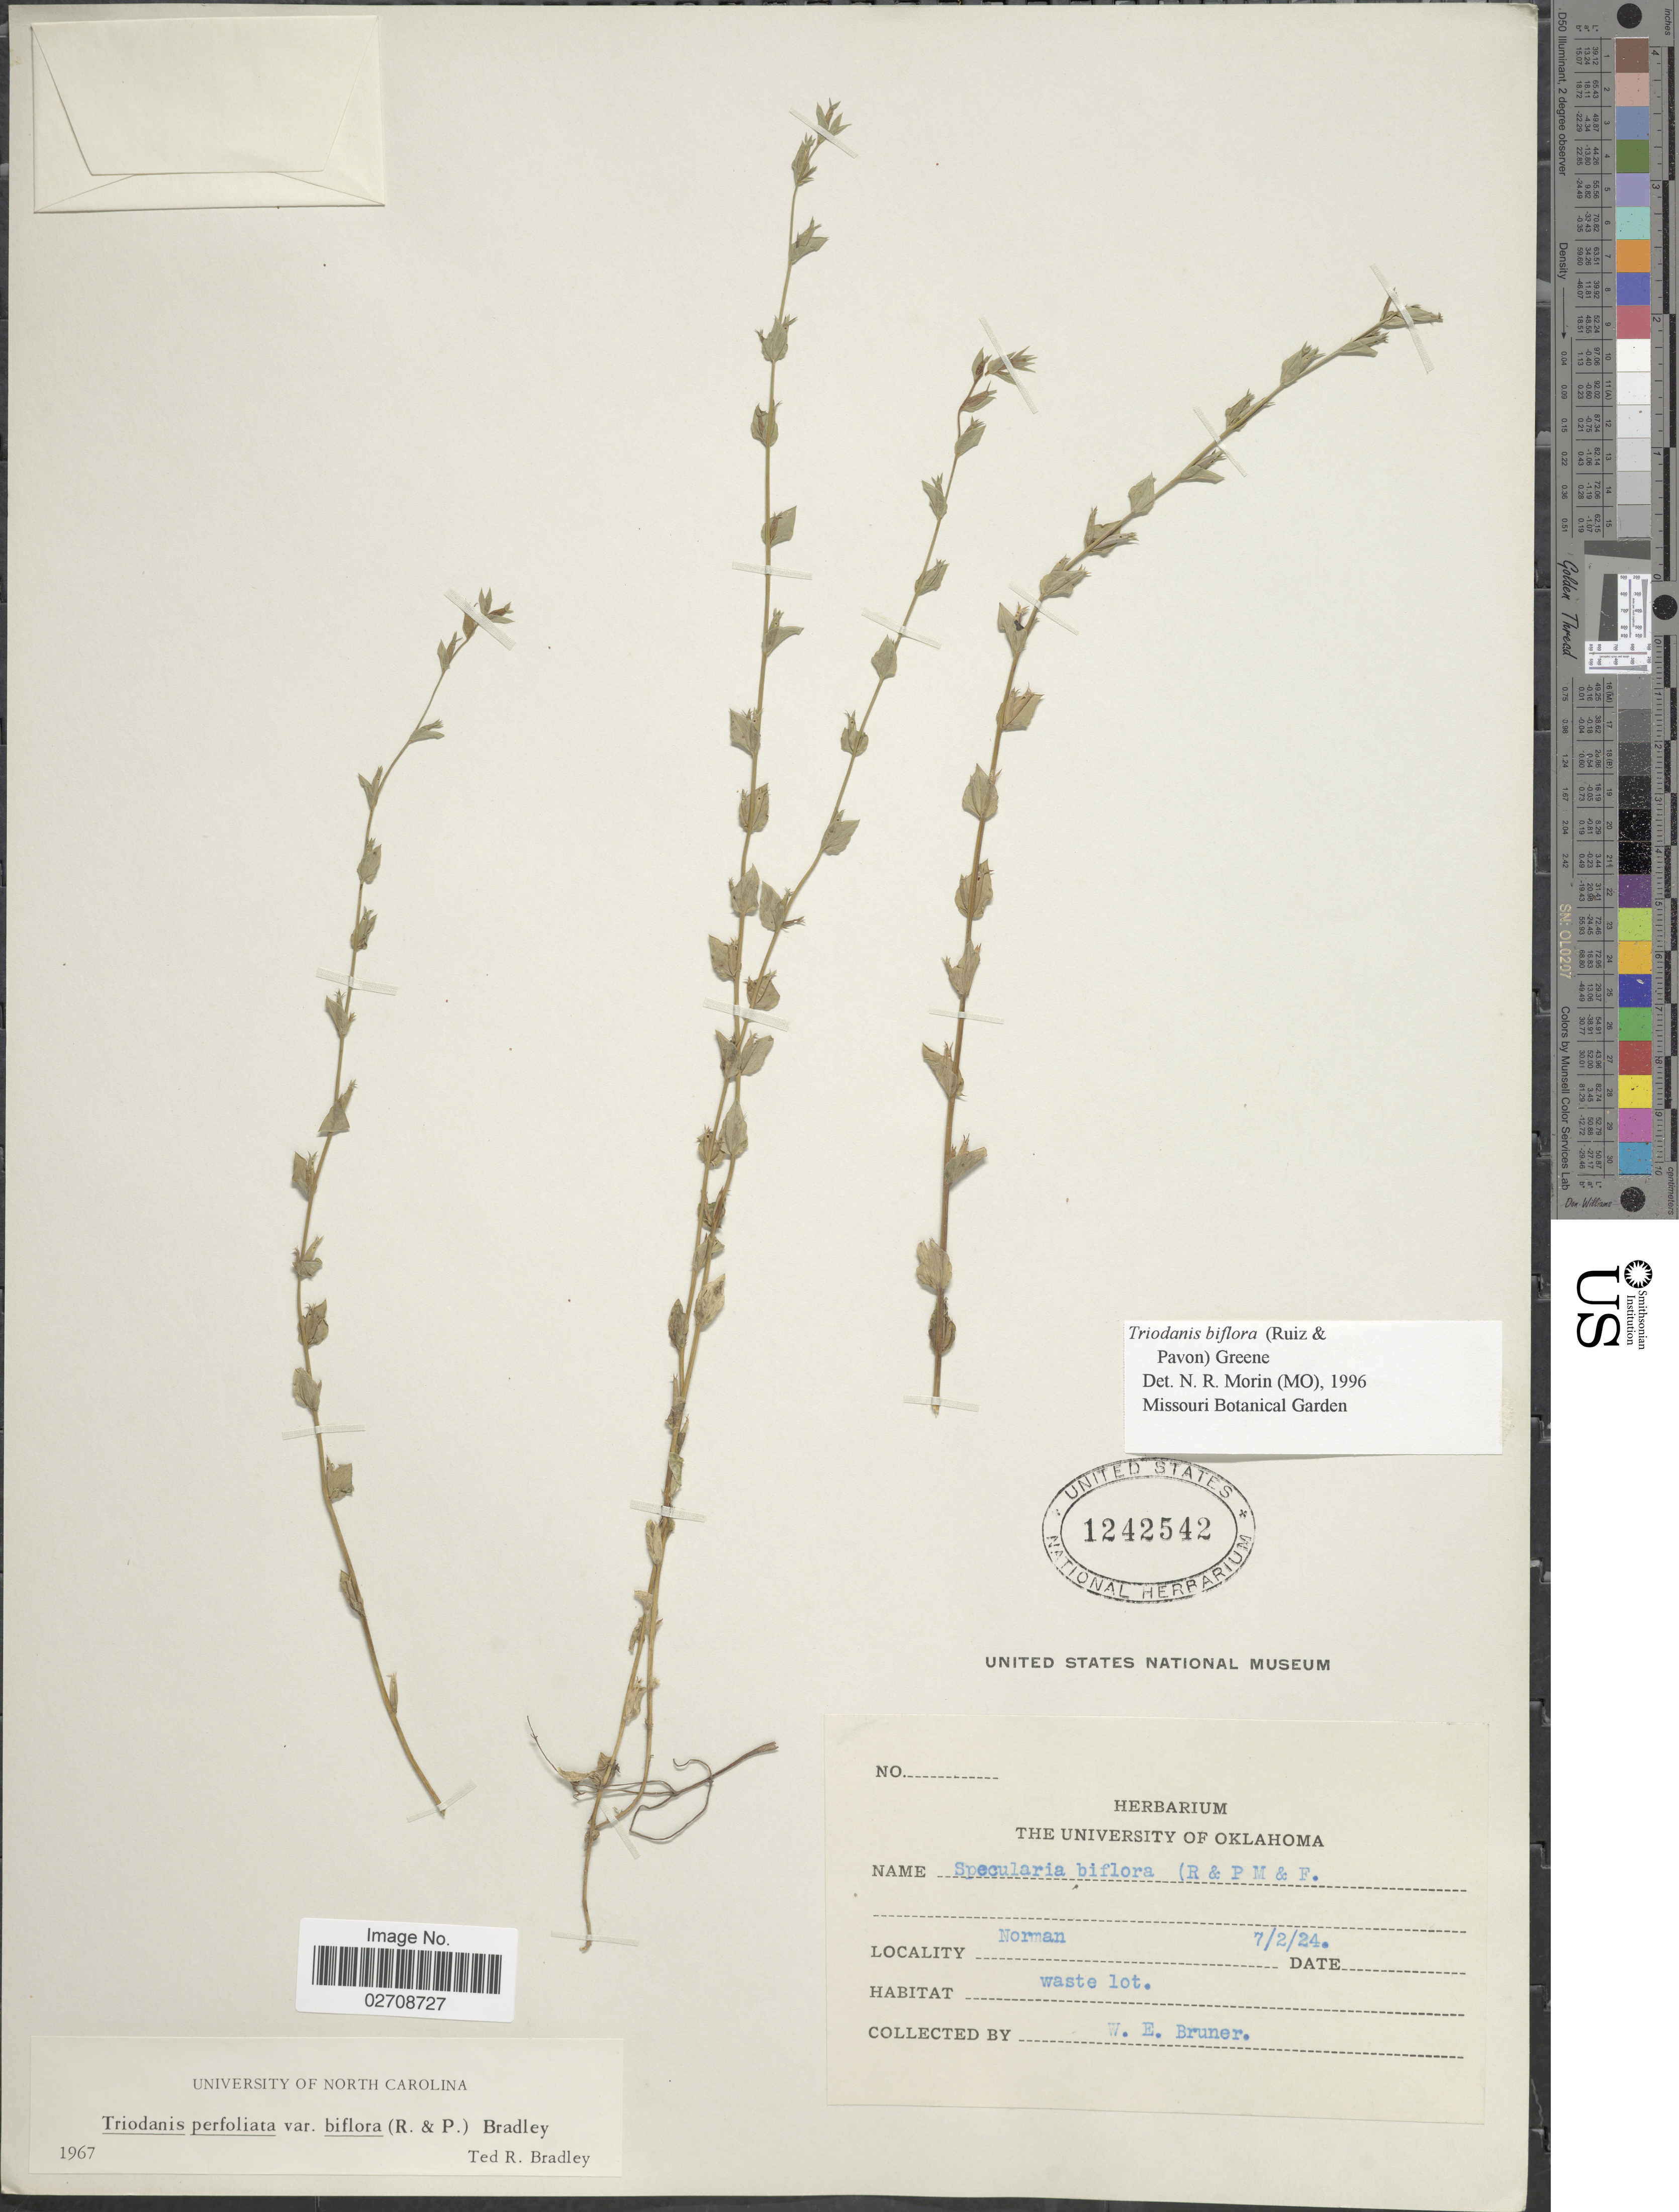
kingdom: Plantae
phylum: Tracheophyta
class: Magnoliopsida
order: Asterales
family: Campanulaceae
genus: Triodanis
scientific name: Triodanis biflora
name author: (Ruiz & Pav.) Greene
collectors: W. Bruner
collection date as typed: Transcribed d/m/y: 7/2/24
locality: Norman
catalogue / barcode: US 1242542